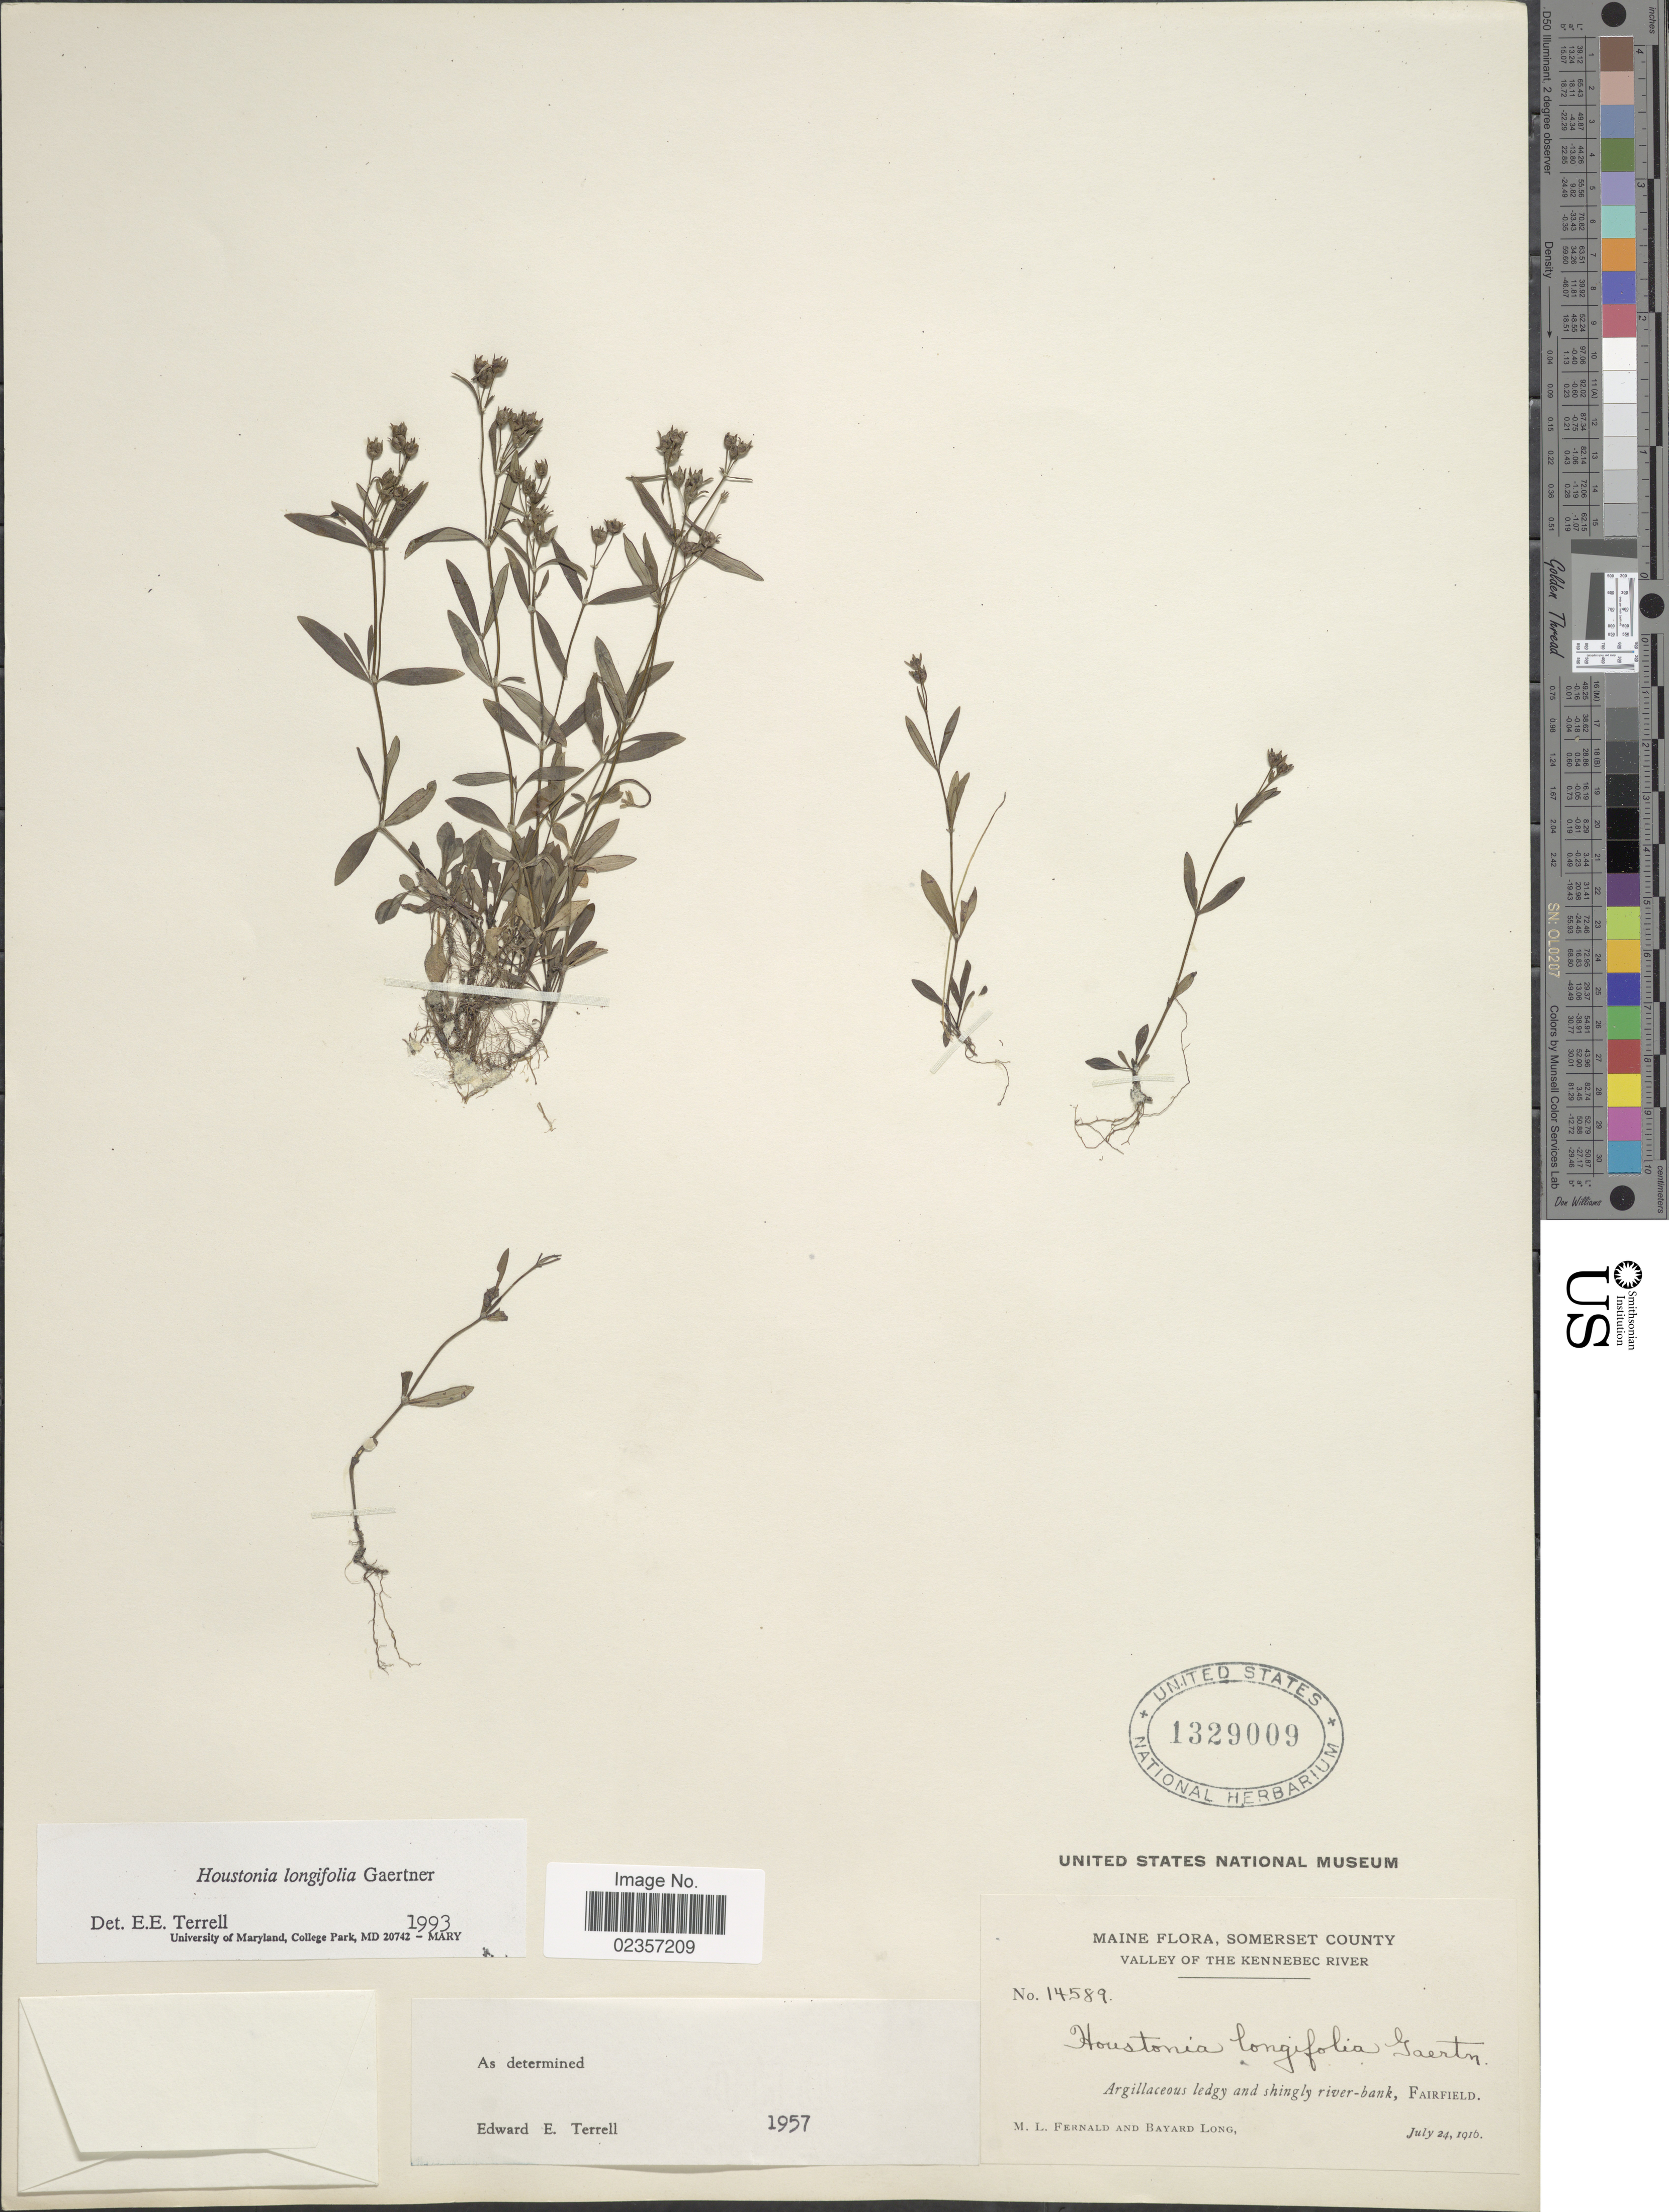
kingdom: Plantae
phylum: Tracheophyta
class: Magnoliopsida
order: Gentianales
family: Rubiaceae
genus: Houstonia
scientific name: Houstonia longifolia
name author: Gaertn.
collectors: M. L. Fernald & B. Long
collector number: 14589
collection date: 1916-07-24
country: United States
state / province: Maine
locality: Somerset County, valley of The Kennebec River, Argillaceous ledgy and shingly river-bank, Fairfield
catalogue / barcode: US 1329009